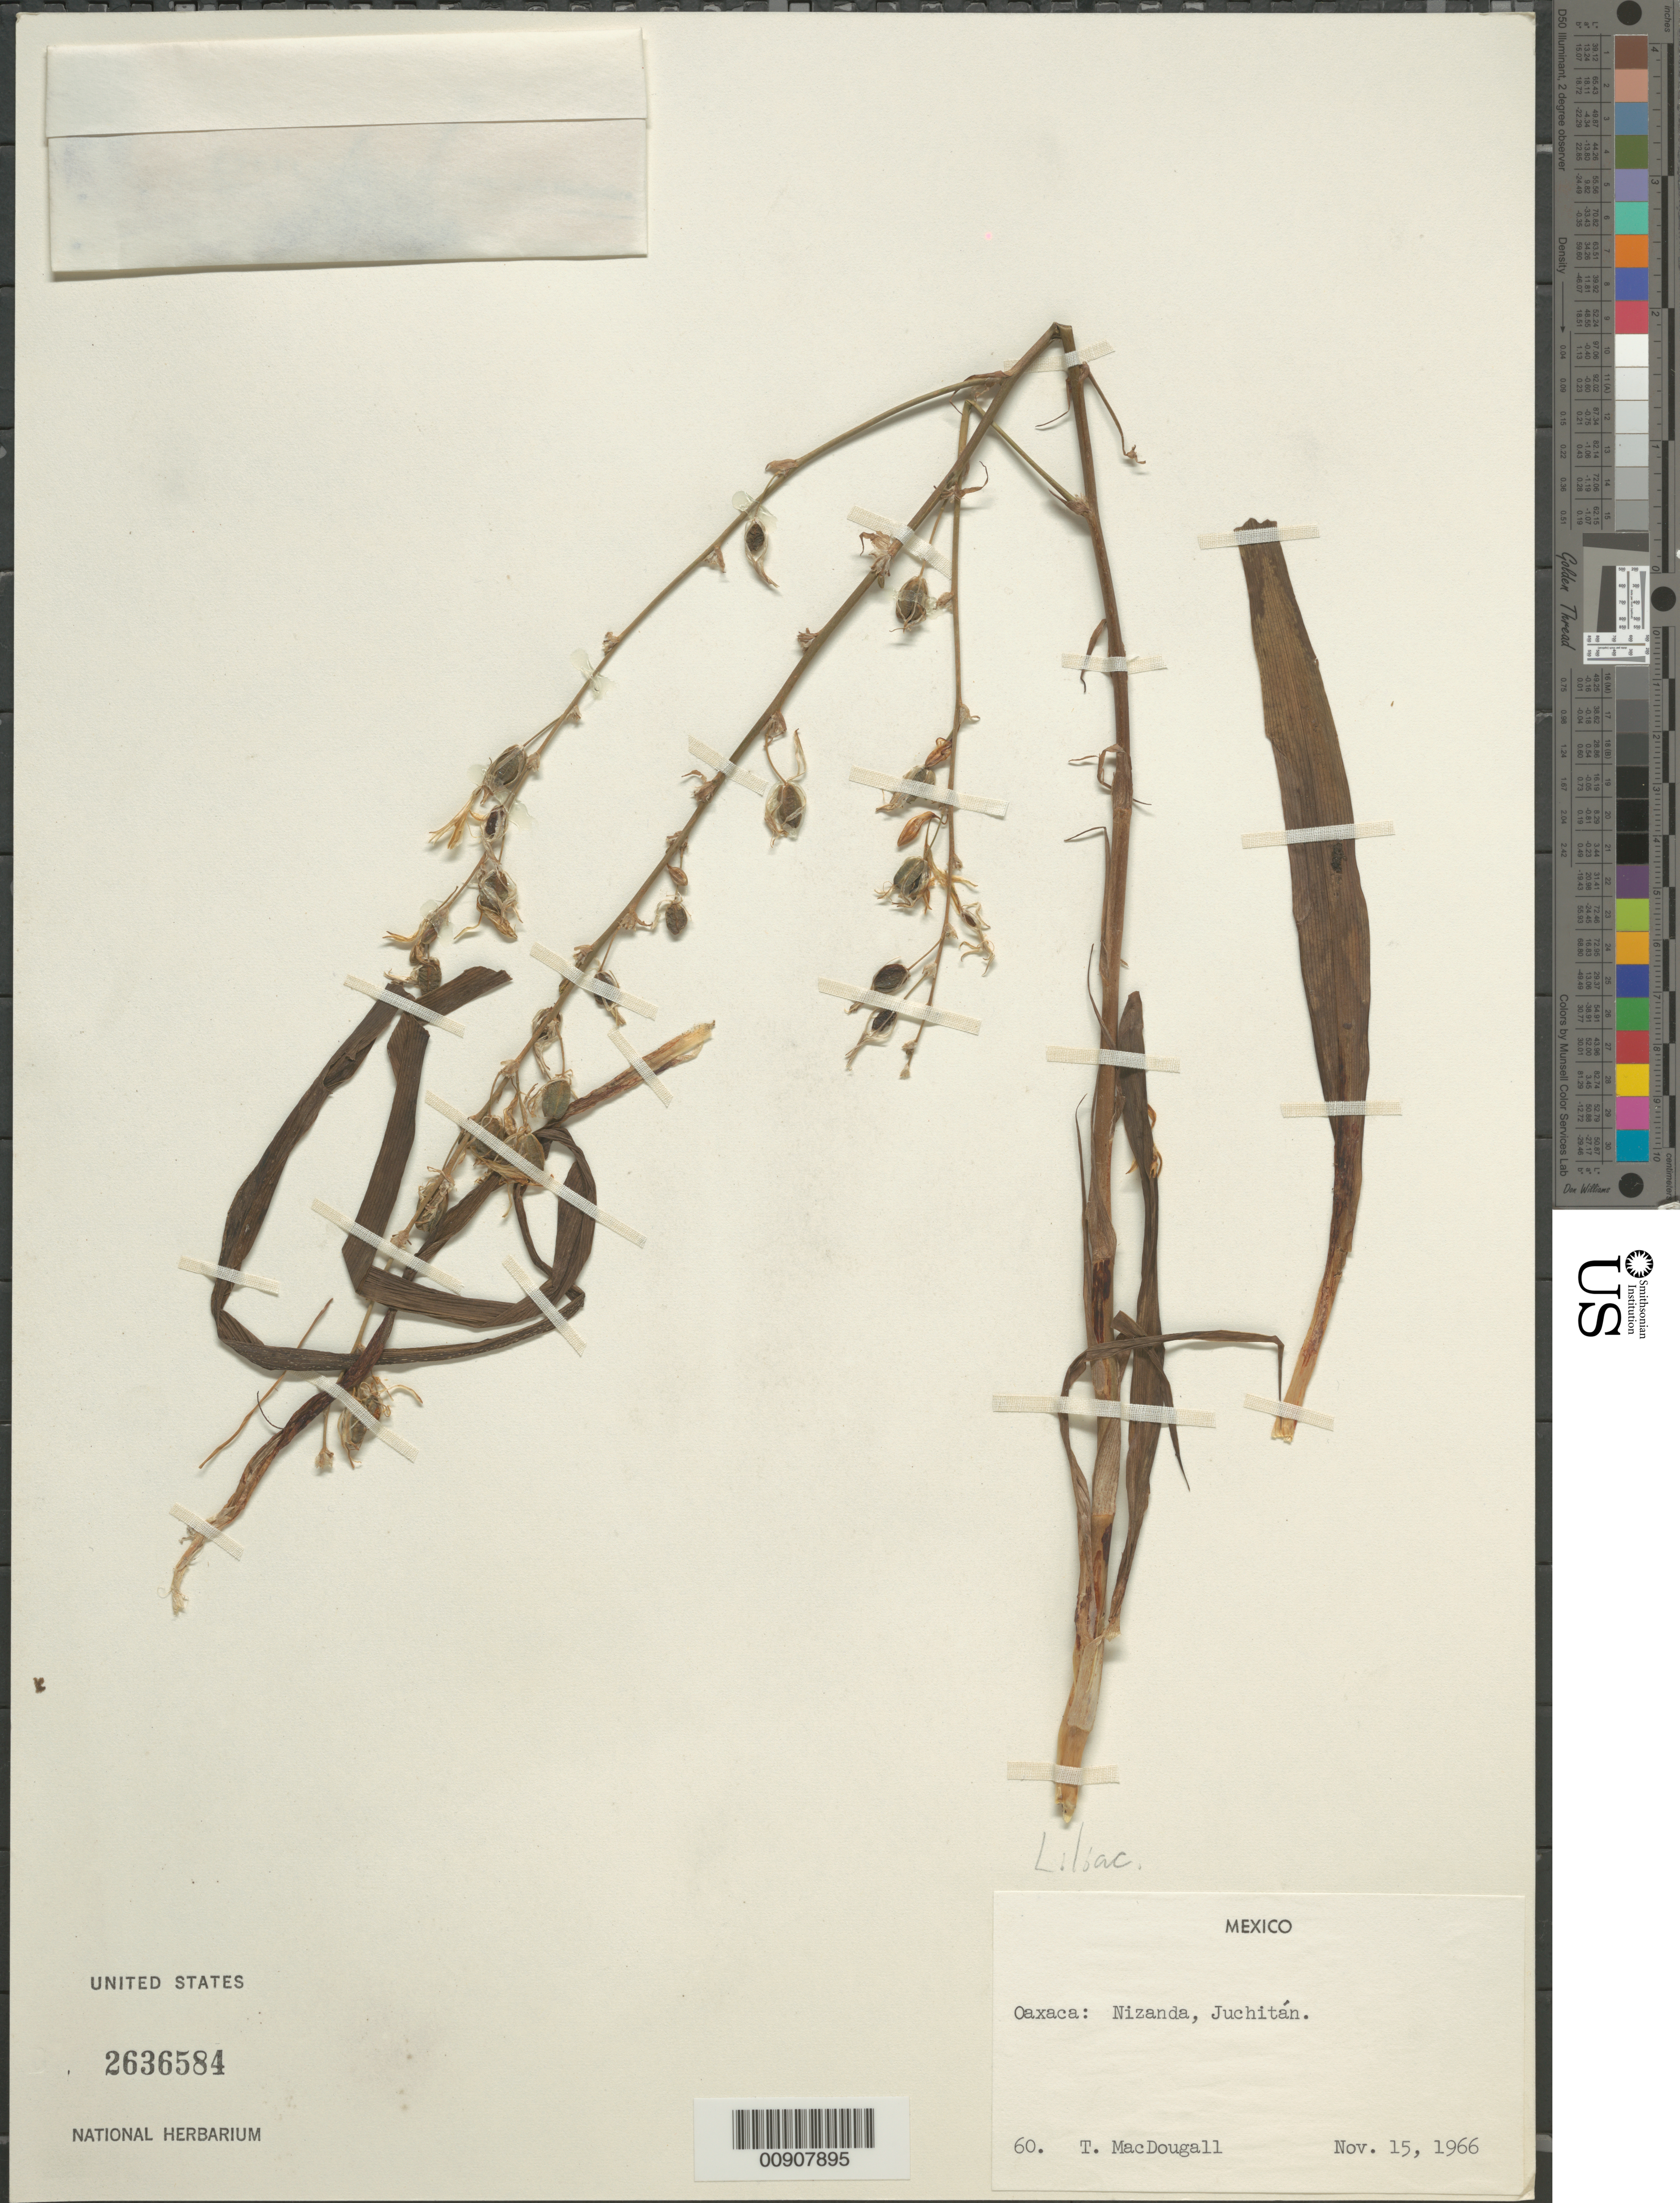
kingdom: Plantae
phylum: Tracheophyta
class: Liliopsida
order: Liliales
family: Liliaceae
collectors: T. Macdougall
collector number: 60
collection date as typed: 15 Nov 1966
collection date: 1966-11-15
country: Mexico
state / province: Oaxaca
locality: Oaxaca: Nizanda, Juchitán.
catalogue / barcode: US 2636584